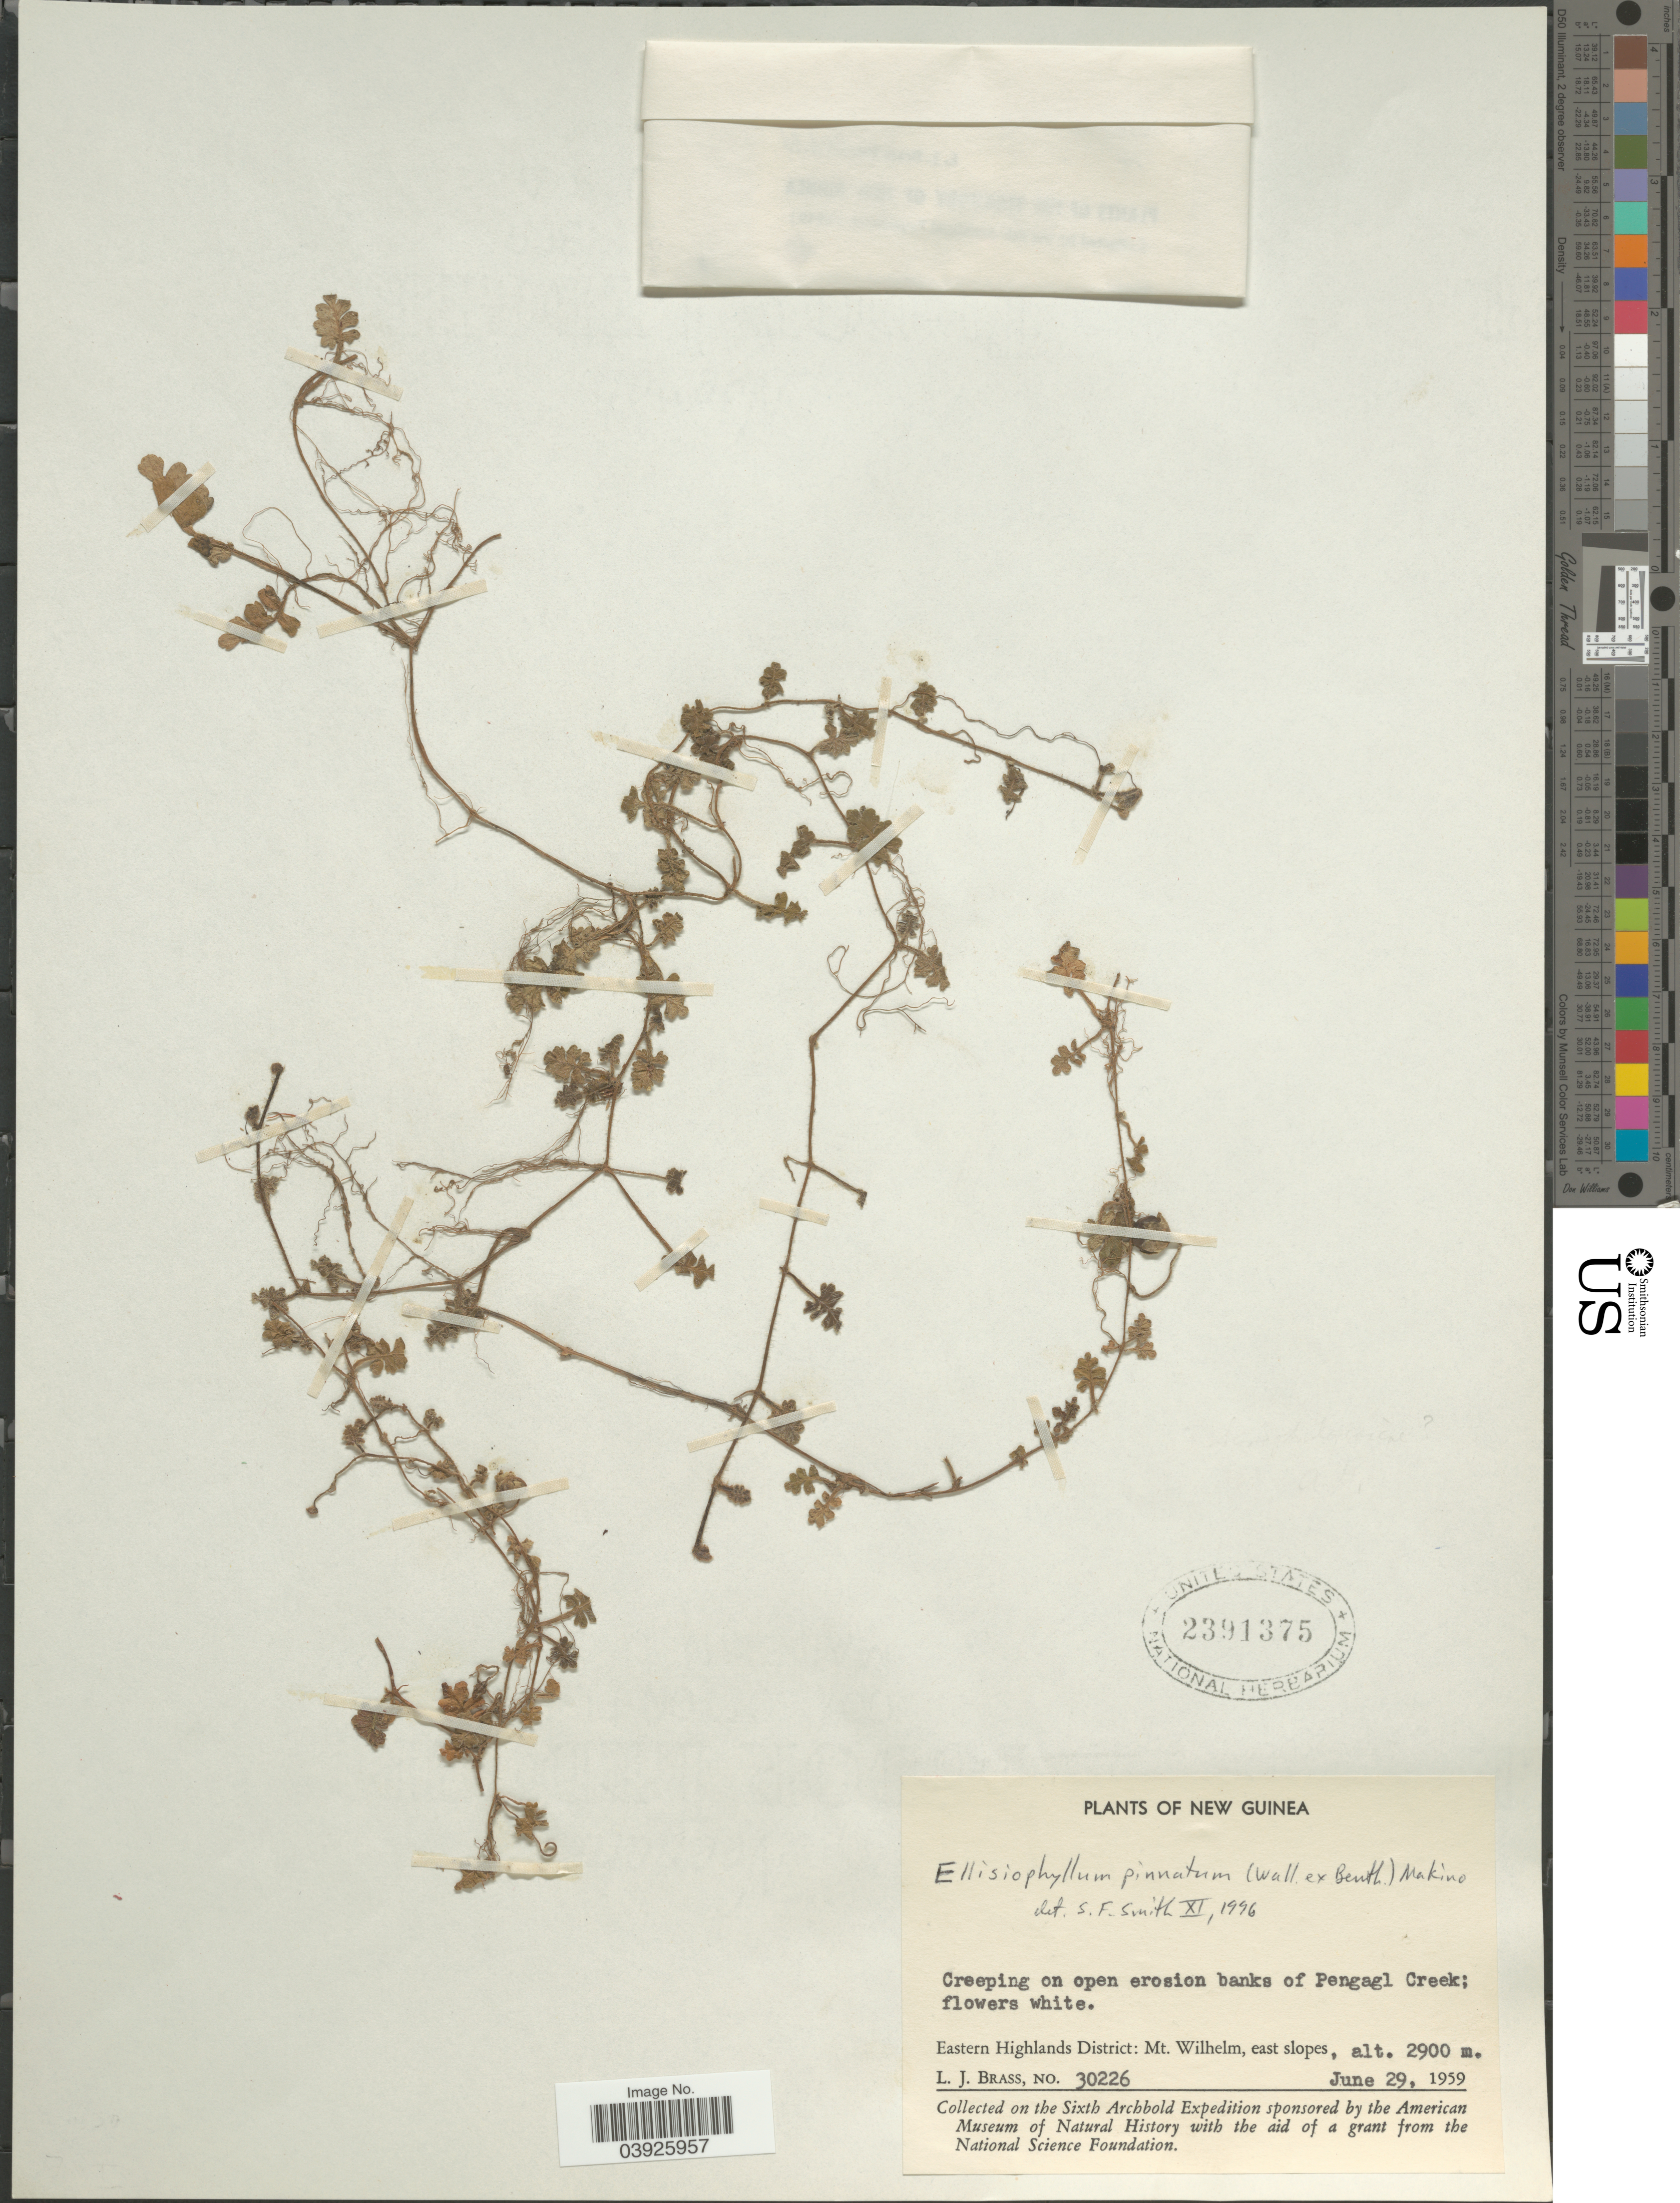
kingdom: Plantae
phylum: Tracheophyta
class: Magnoliopsida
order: Lamiales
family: Plantaginaceae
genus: Ellisiophyllum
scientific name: Ellisiophyllum pinnatum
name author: (Wall. ex Benth.) Makino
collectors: L. J. Brass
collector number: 30226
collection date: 1959-06-29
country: Papua New Guinea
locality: New Guinea. Creeping on open erosion banks of Pengagl Creek; Eastern Highlands District: Mt. Wilhelm, east slopes.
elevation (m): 2900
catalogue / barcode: US 2391375